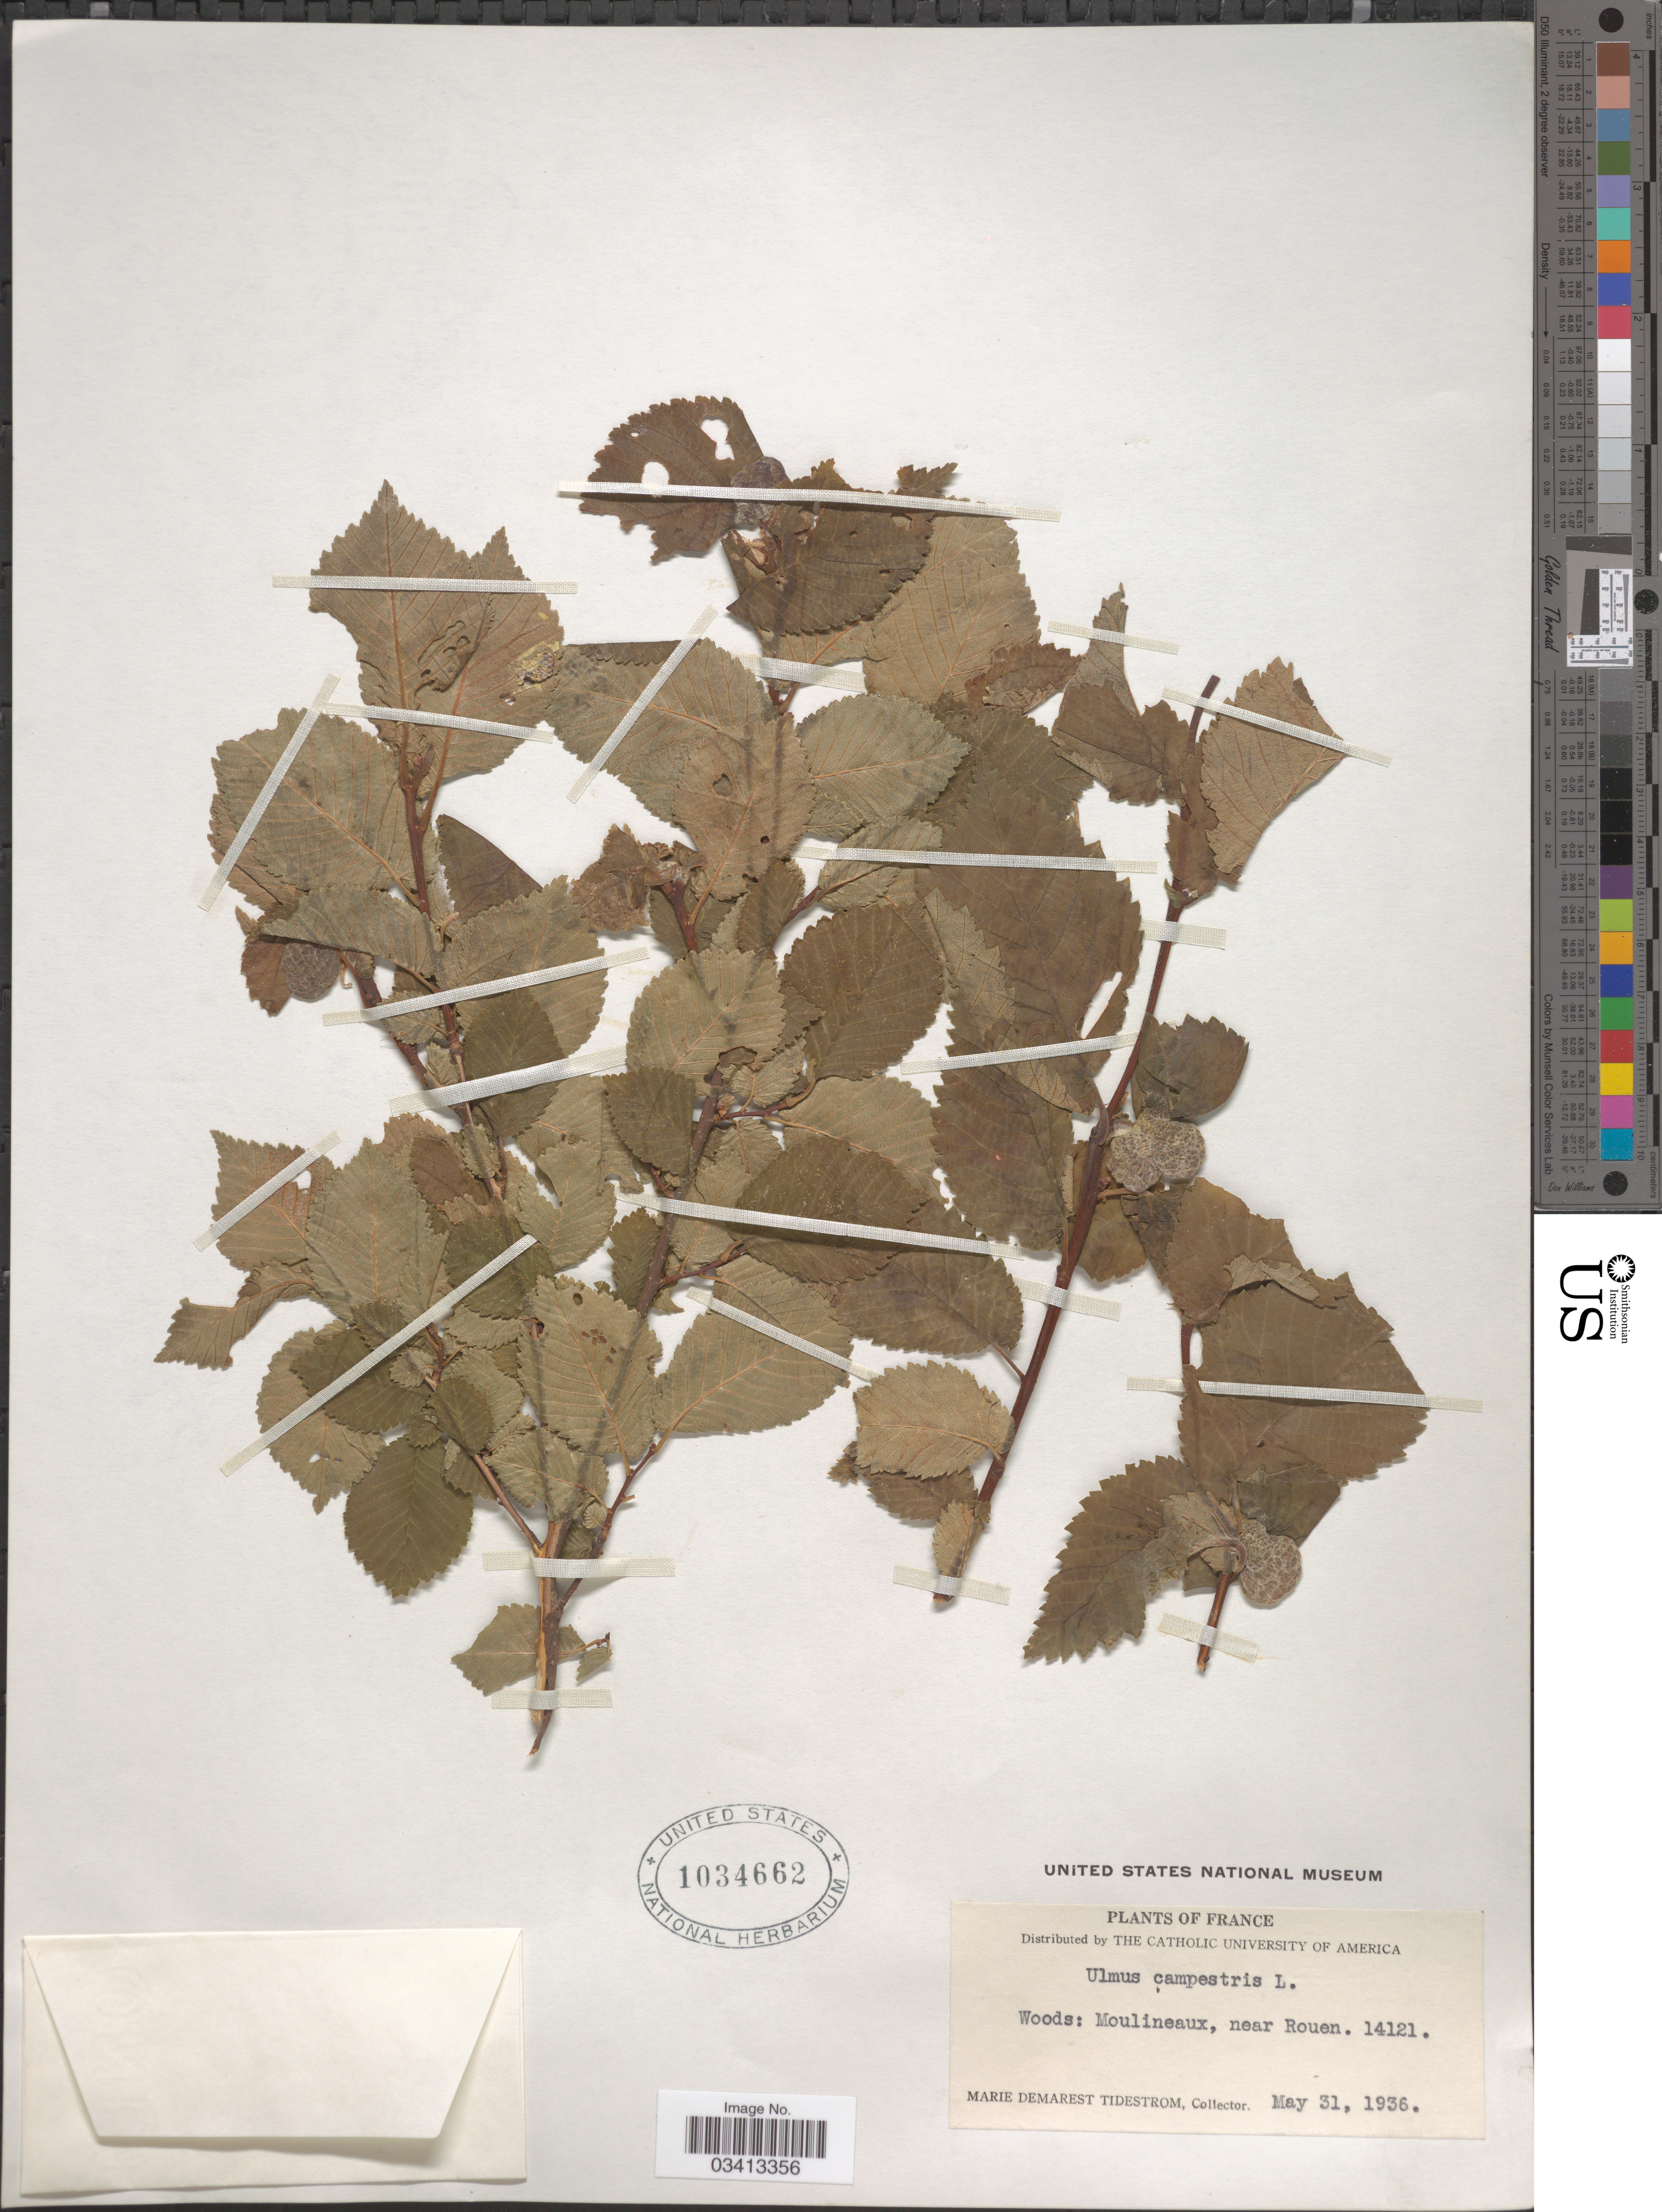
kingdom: Plantae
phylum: Tracheophyta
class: Magnoliopsida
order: Rosales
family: Ulmaceae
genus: Ulmus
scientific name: Ulmus campestris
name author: L.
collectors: M. Tidestrom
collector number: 14121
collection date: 1936-05-31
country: France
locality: Moulineaux, near Rouen.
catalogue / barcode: US 1034662